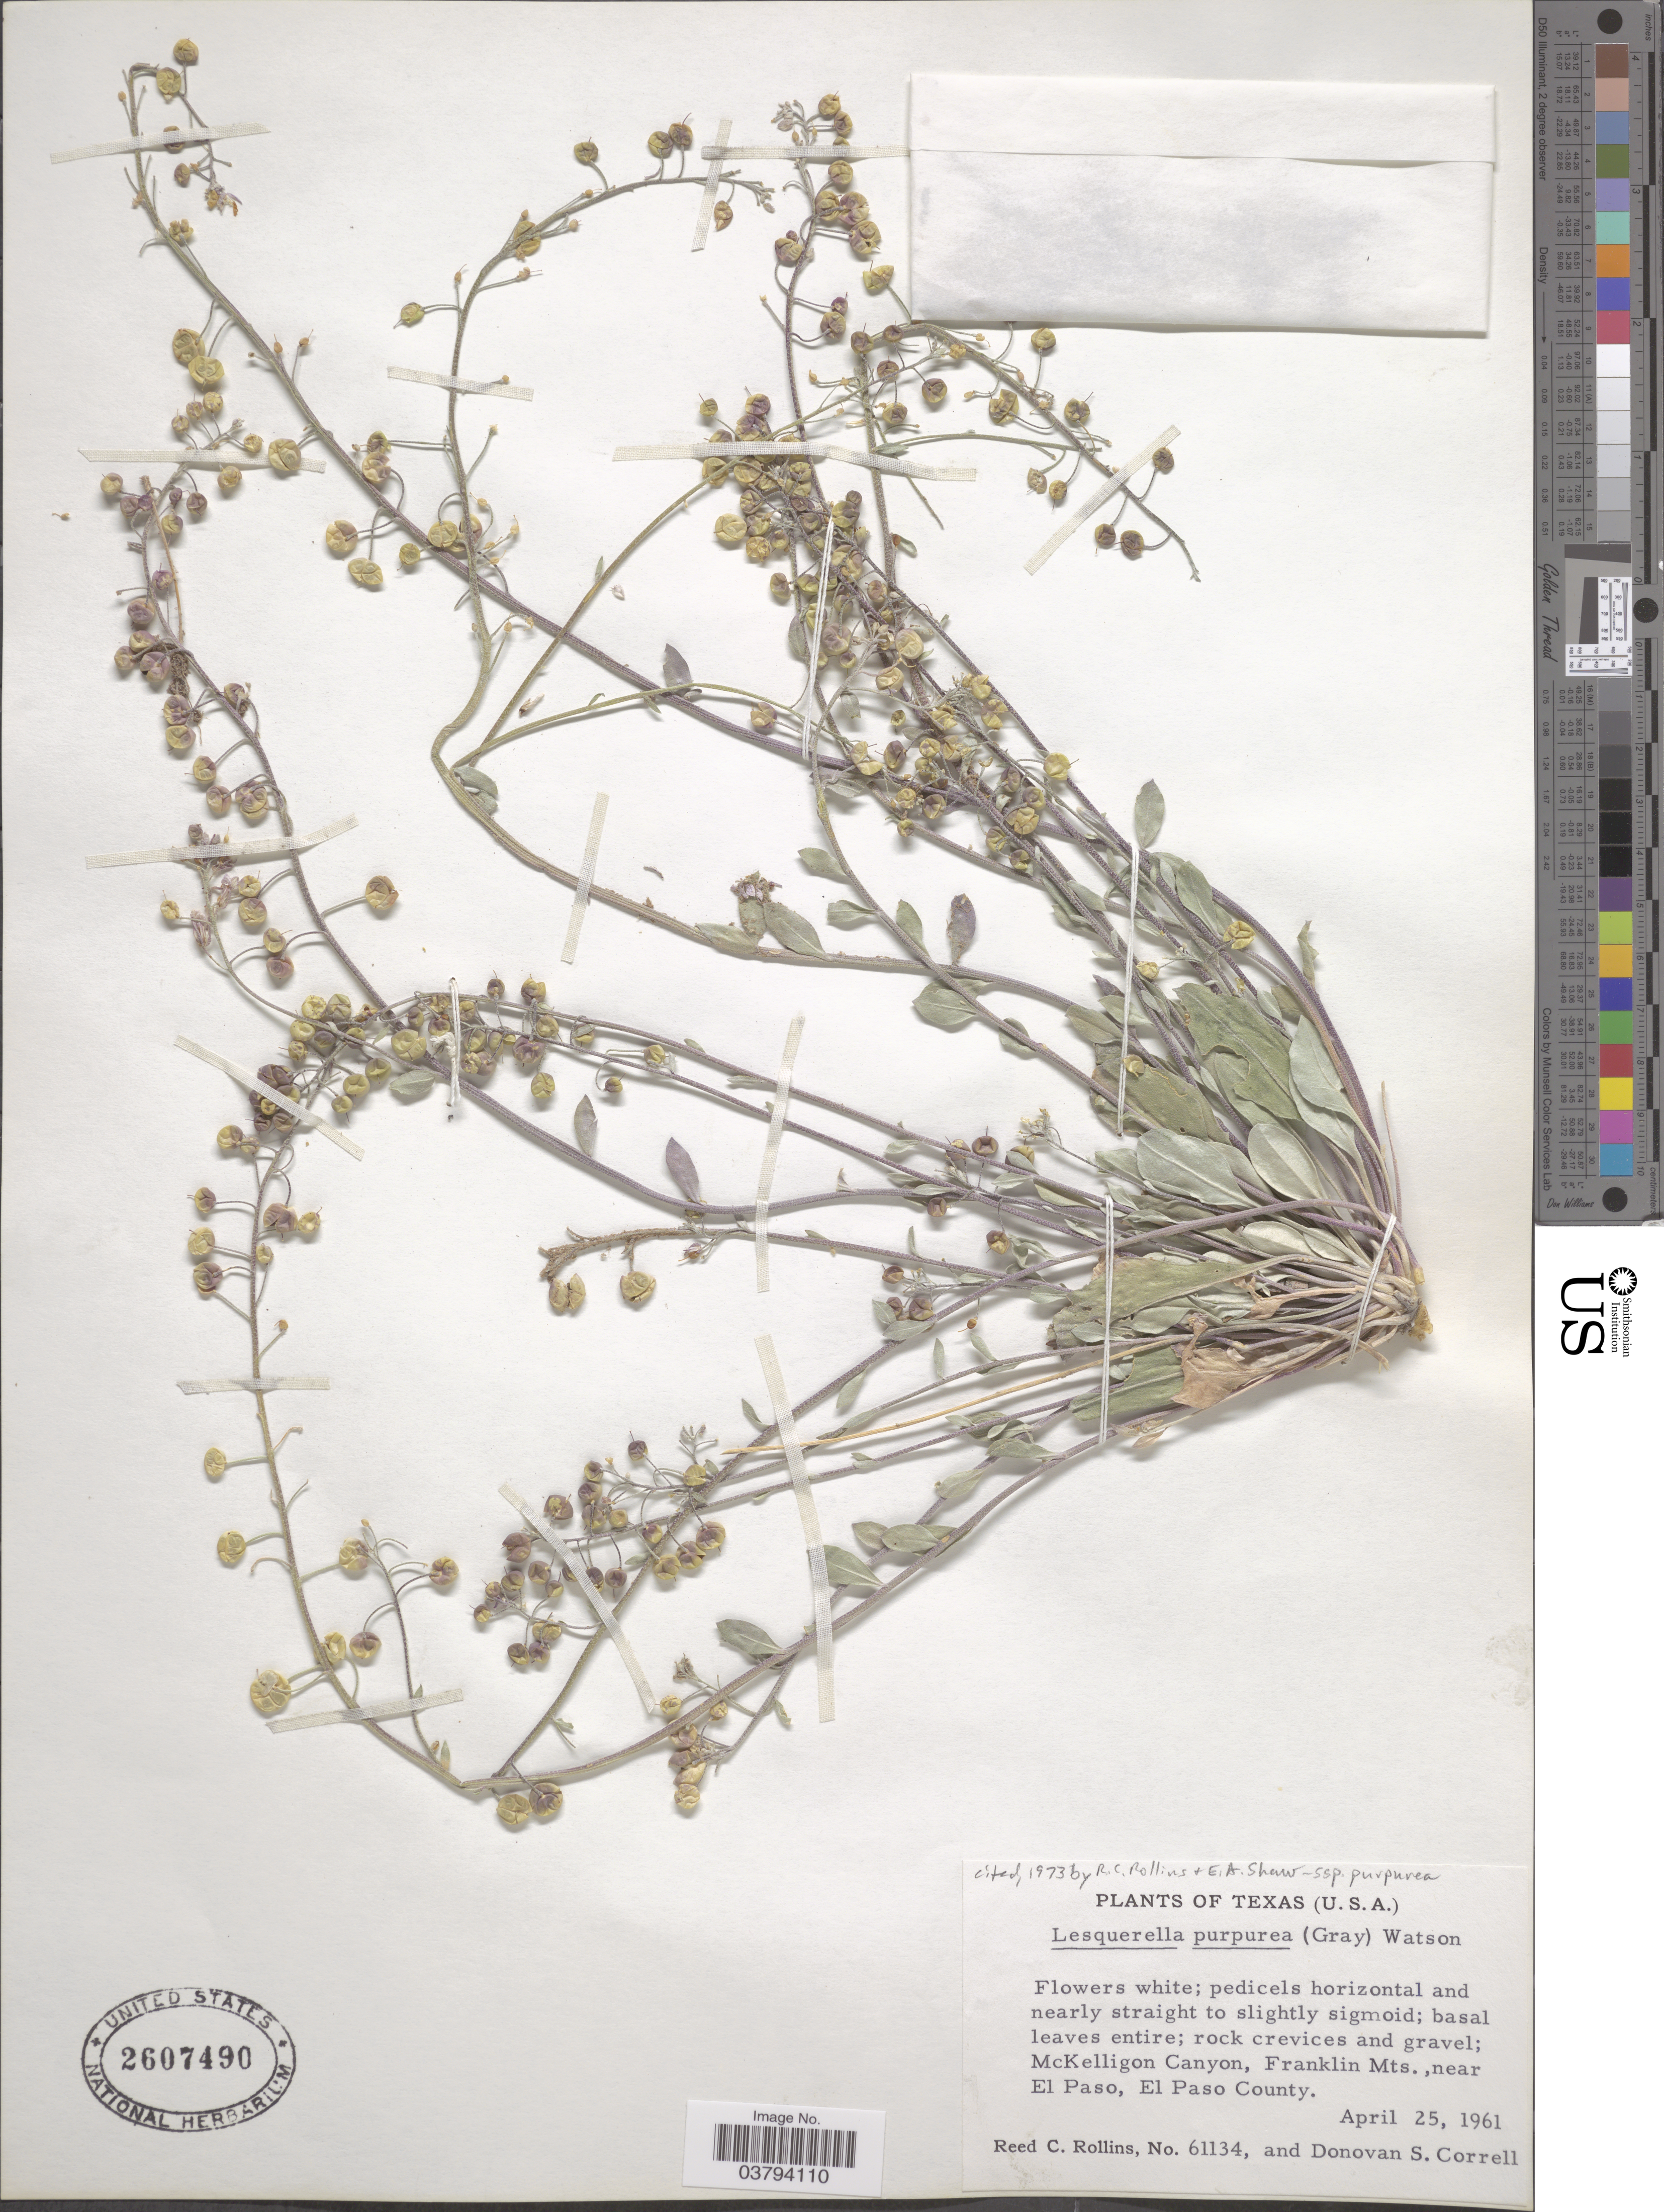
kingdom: Plantae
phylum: Tracheophyta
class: Magnoliopsida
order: Brassicales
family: Brassicaceae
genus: Lesquerella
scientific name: Lesquerella purpurea subsp. purpurea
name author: (A. Gray) S. Watson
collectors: R. C. Rollins & D. S. Correll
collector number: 61134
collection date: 1961-04-25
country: United States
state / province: Texas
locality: McKelligon Canyon, Franklin Mts., near El Paso, El Paso County.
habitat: rock crevices and gravel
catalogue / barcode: US 2607490